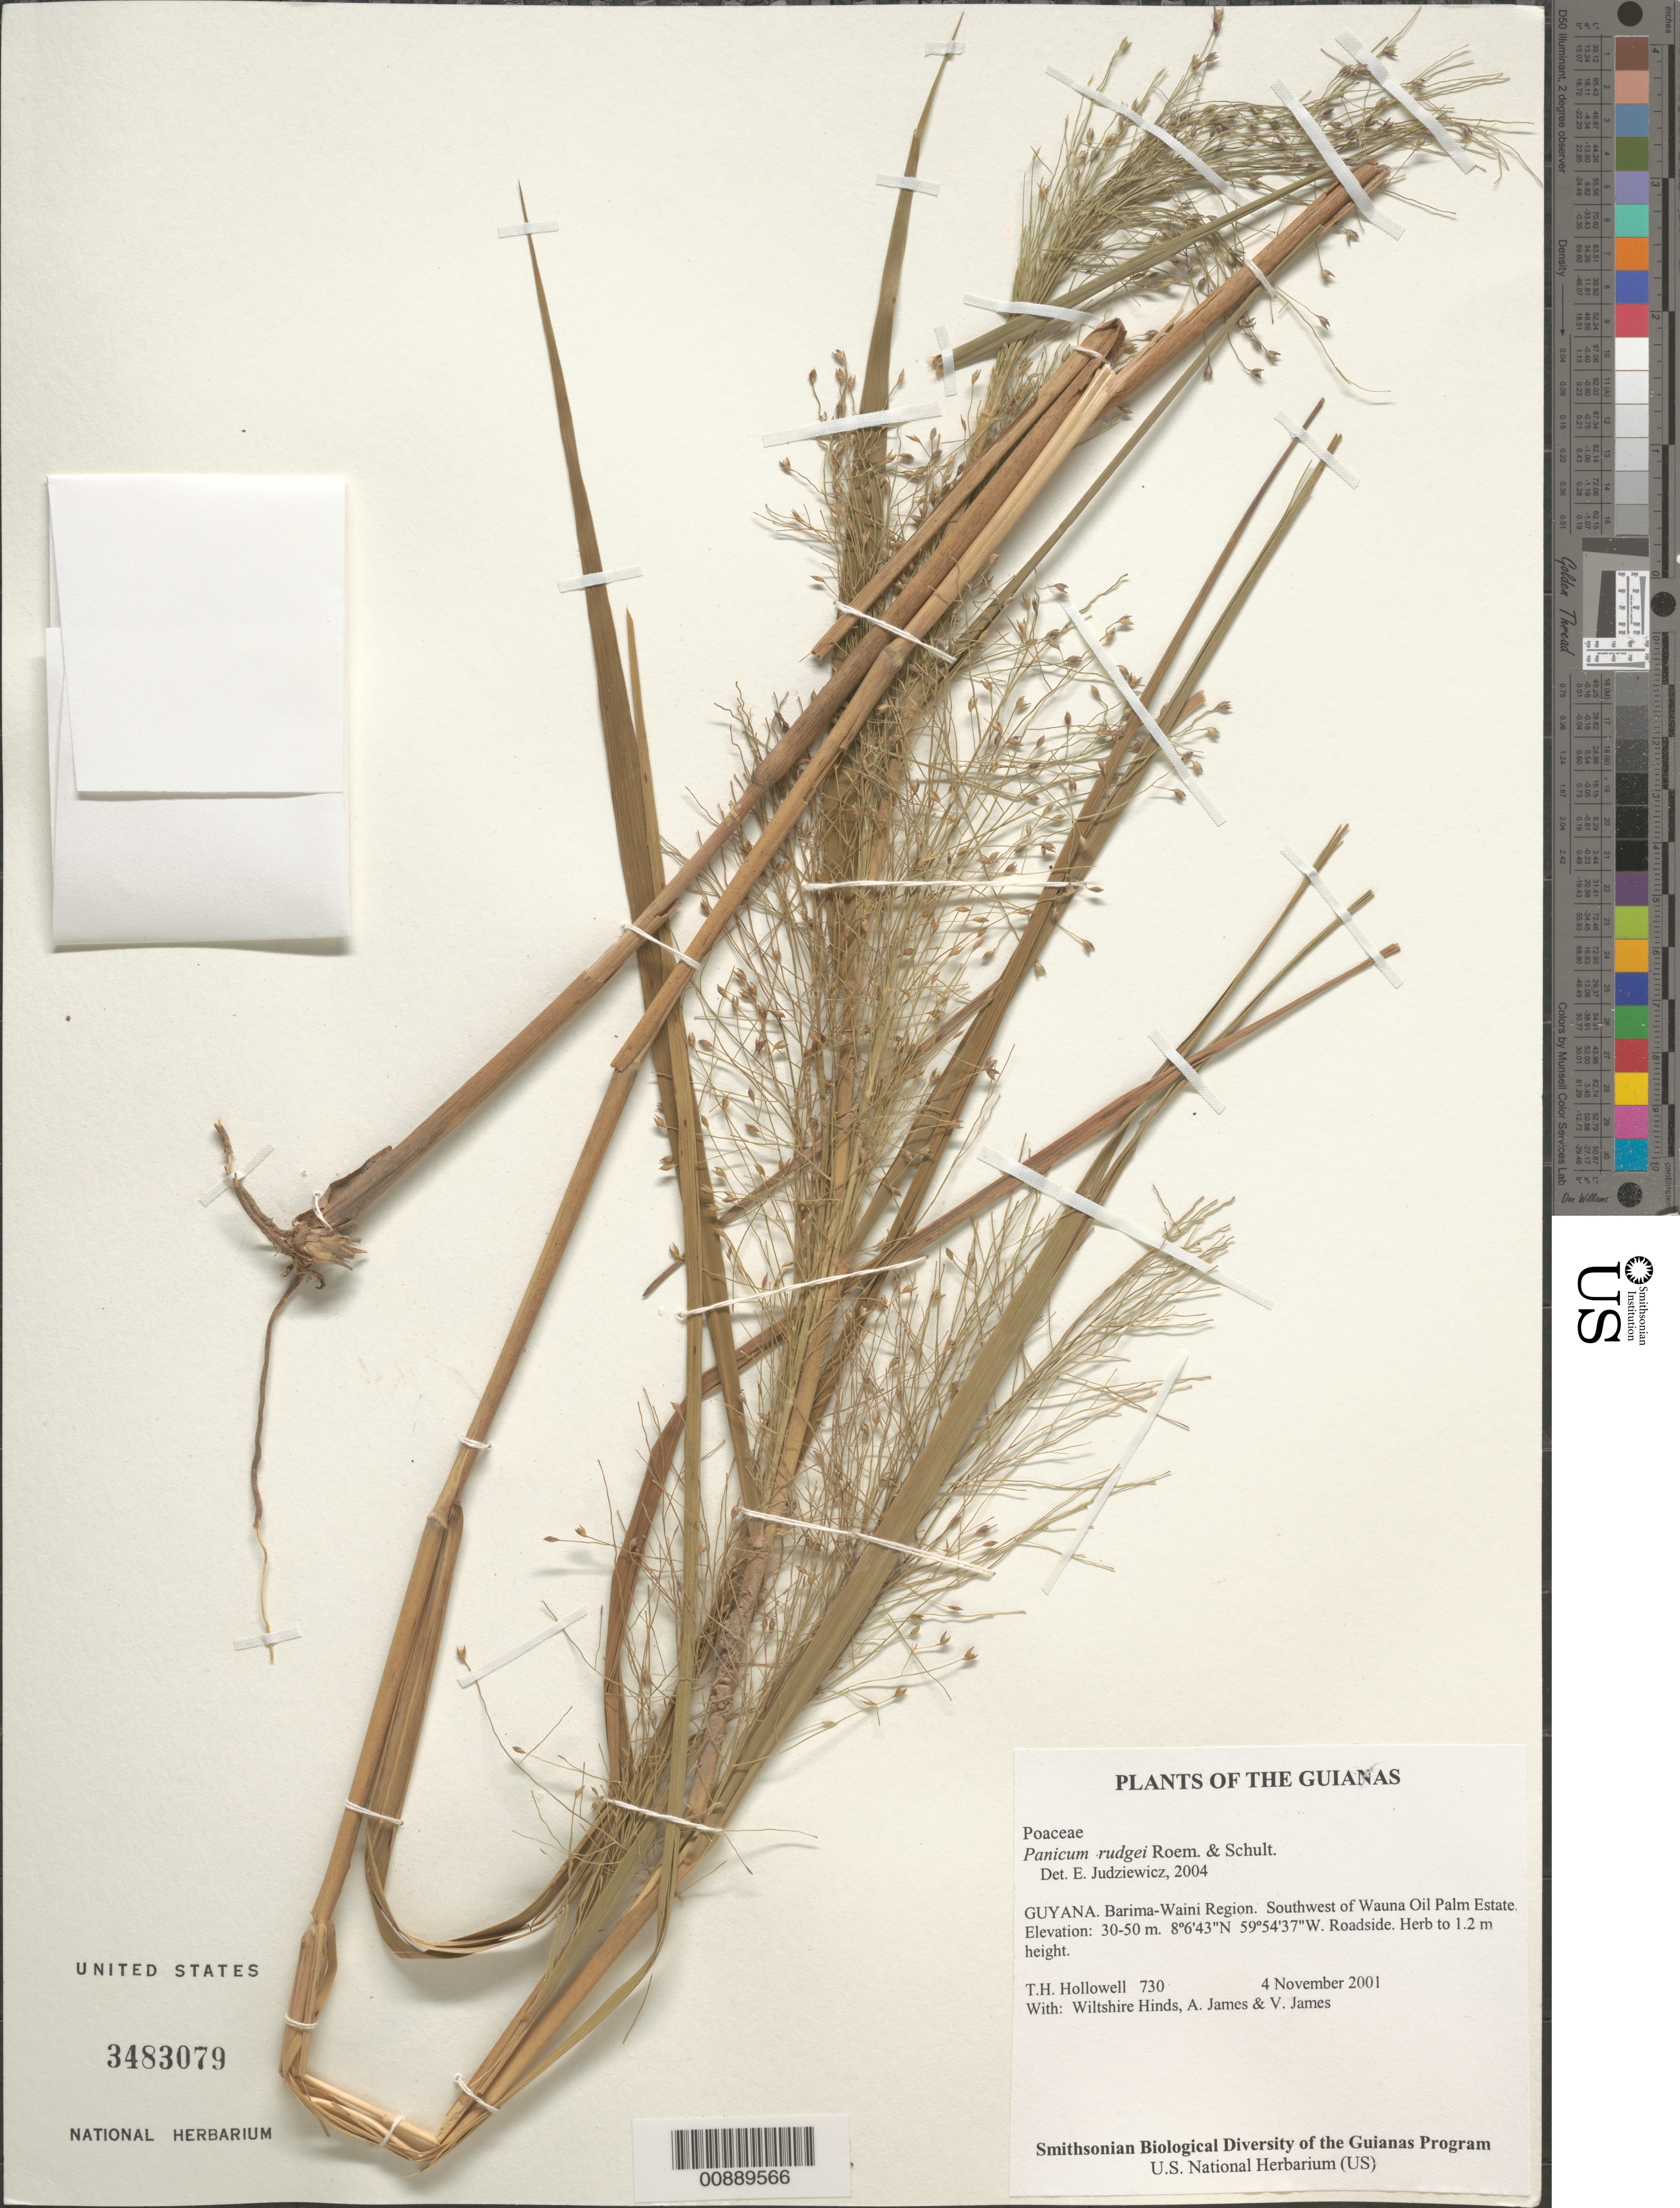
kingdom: Plantae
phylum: Tracheophyta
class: Liliopsida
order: Poales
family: Poaceae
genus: Panicum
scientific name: Panicum rudgei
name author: Roem. & Schult.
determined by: Judziewicz, E. J.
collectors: T. Hollowell, W. Hinds, A. James & V. James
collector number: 730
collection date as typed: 4 November 2001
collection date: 2001-11-04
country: Guyana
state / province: Barima-Waini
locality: Southwest of Wauna Oil Palm Estate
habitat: Roadside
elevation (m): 30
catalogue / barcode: US 3483079